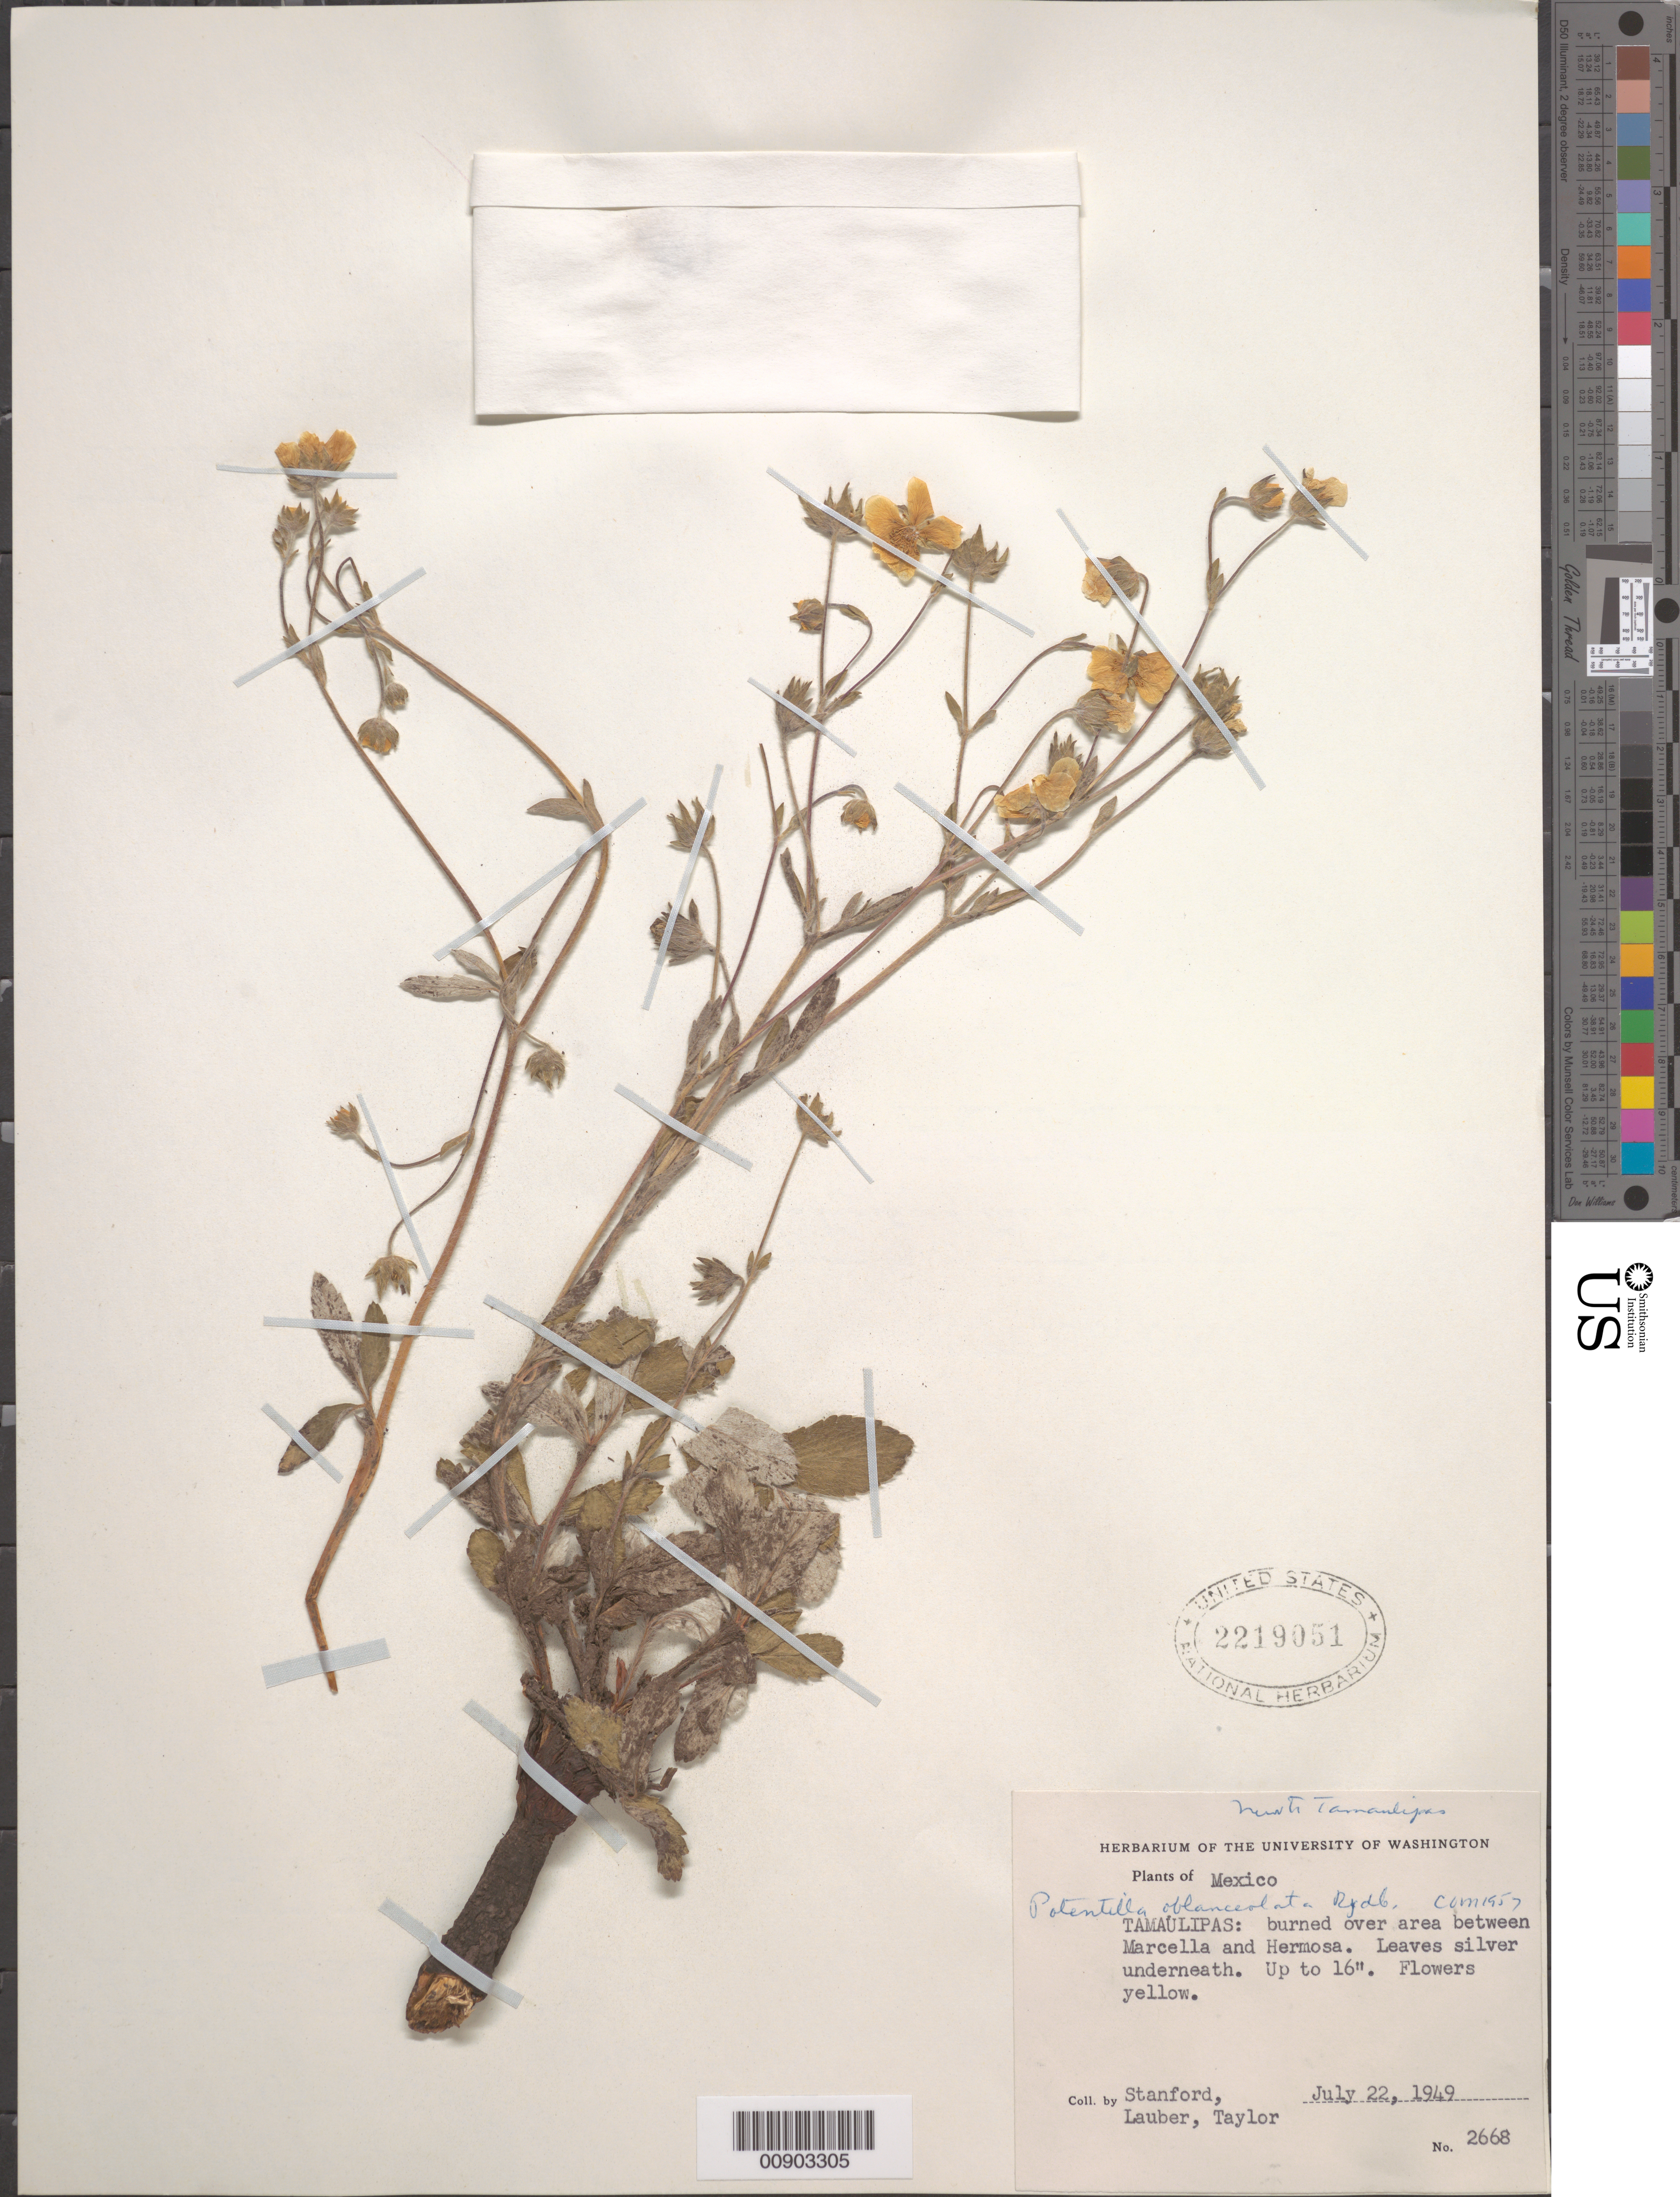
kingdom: Plantae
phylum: Tracheophyta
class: Magnoliopsida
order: Rosales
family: Rosaceae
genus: Potentilla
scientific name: Potentilla oblanceolata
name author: Rydb.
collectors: -. Stanford, Lauber, -- & -- Taylor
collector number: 2668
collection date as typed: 22 Jul 1949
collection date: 1949-07-22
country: Mexico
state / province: Tamaulipas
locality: Between Marcella and Hermosa, Tamaulipas.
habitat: Burned over area.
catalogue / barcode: US 2219051